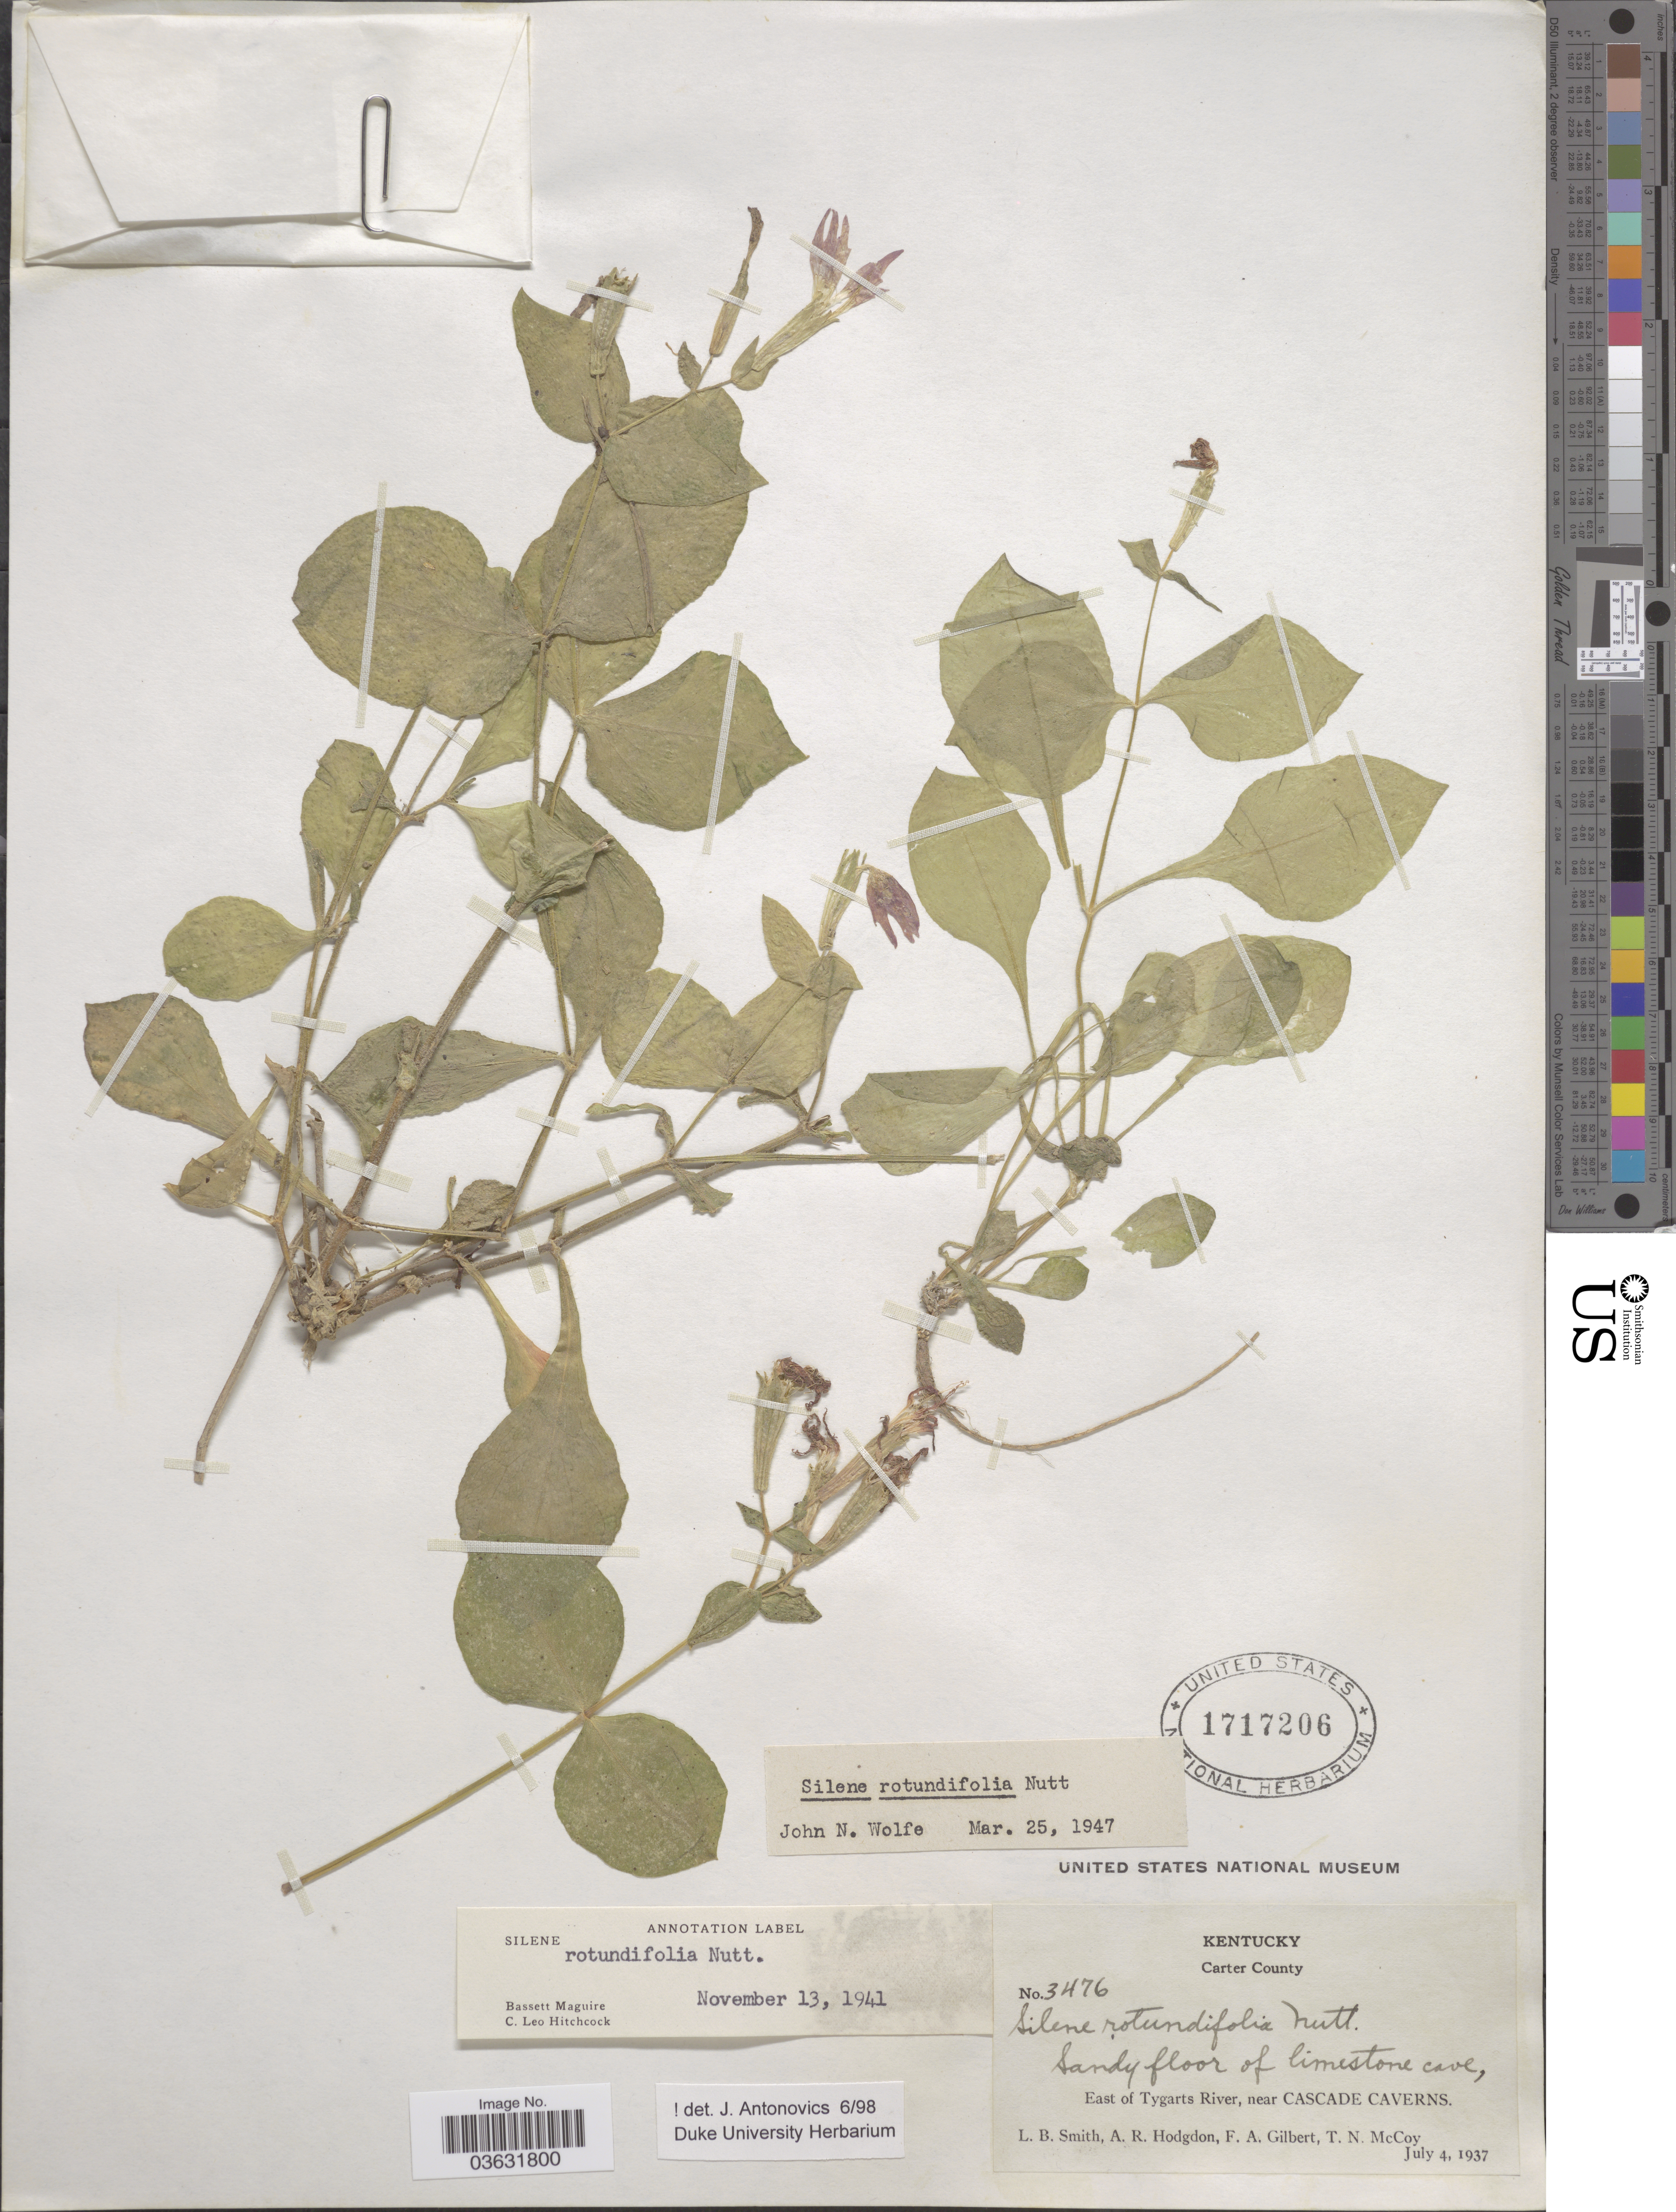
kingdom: Plantae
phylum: Tracheophyta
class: Magnoliopsida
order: Caryophyllales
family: Caryophyllaceae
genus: Silene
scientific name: Silene rotundifolia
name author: Nutt.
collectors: L. Smith, A. R. Hodgdon, F. A. Gilbert & T. N. McCoy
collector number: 3476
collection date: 1937-07-04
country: United States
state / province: Kentucky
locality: Carter County. East of Tygarts River, near Cascade Caverns.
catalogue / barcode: US 1717206